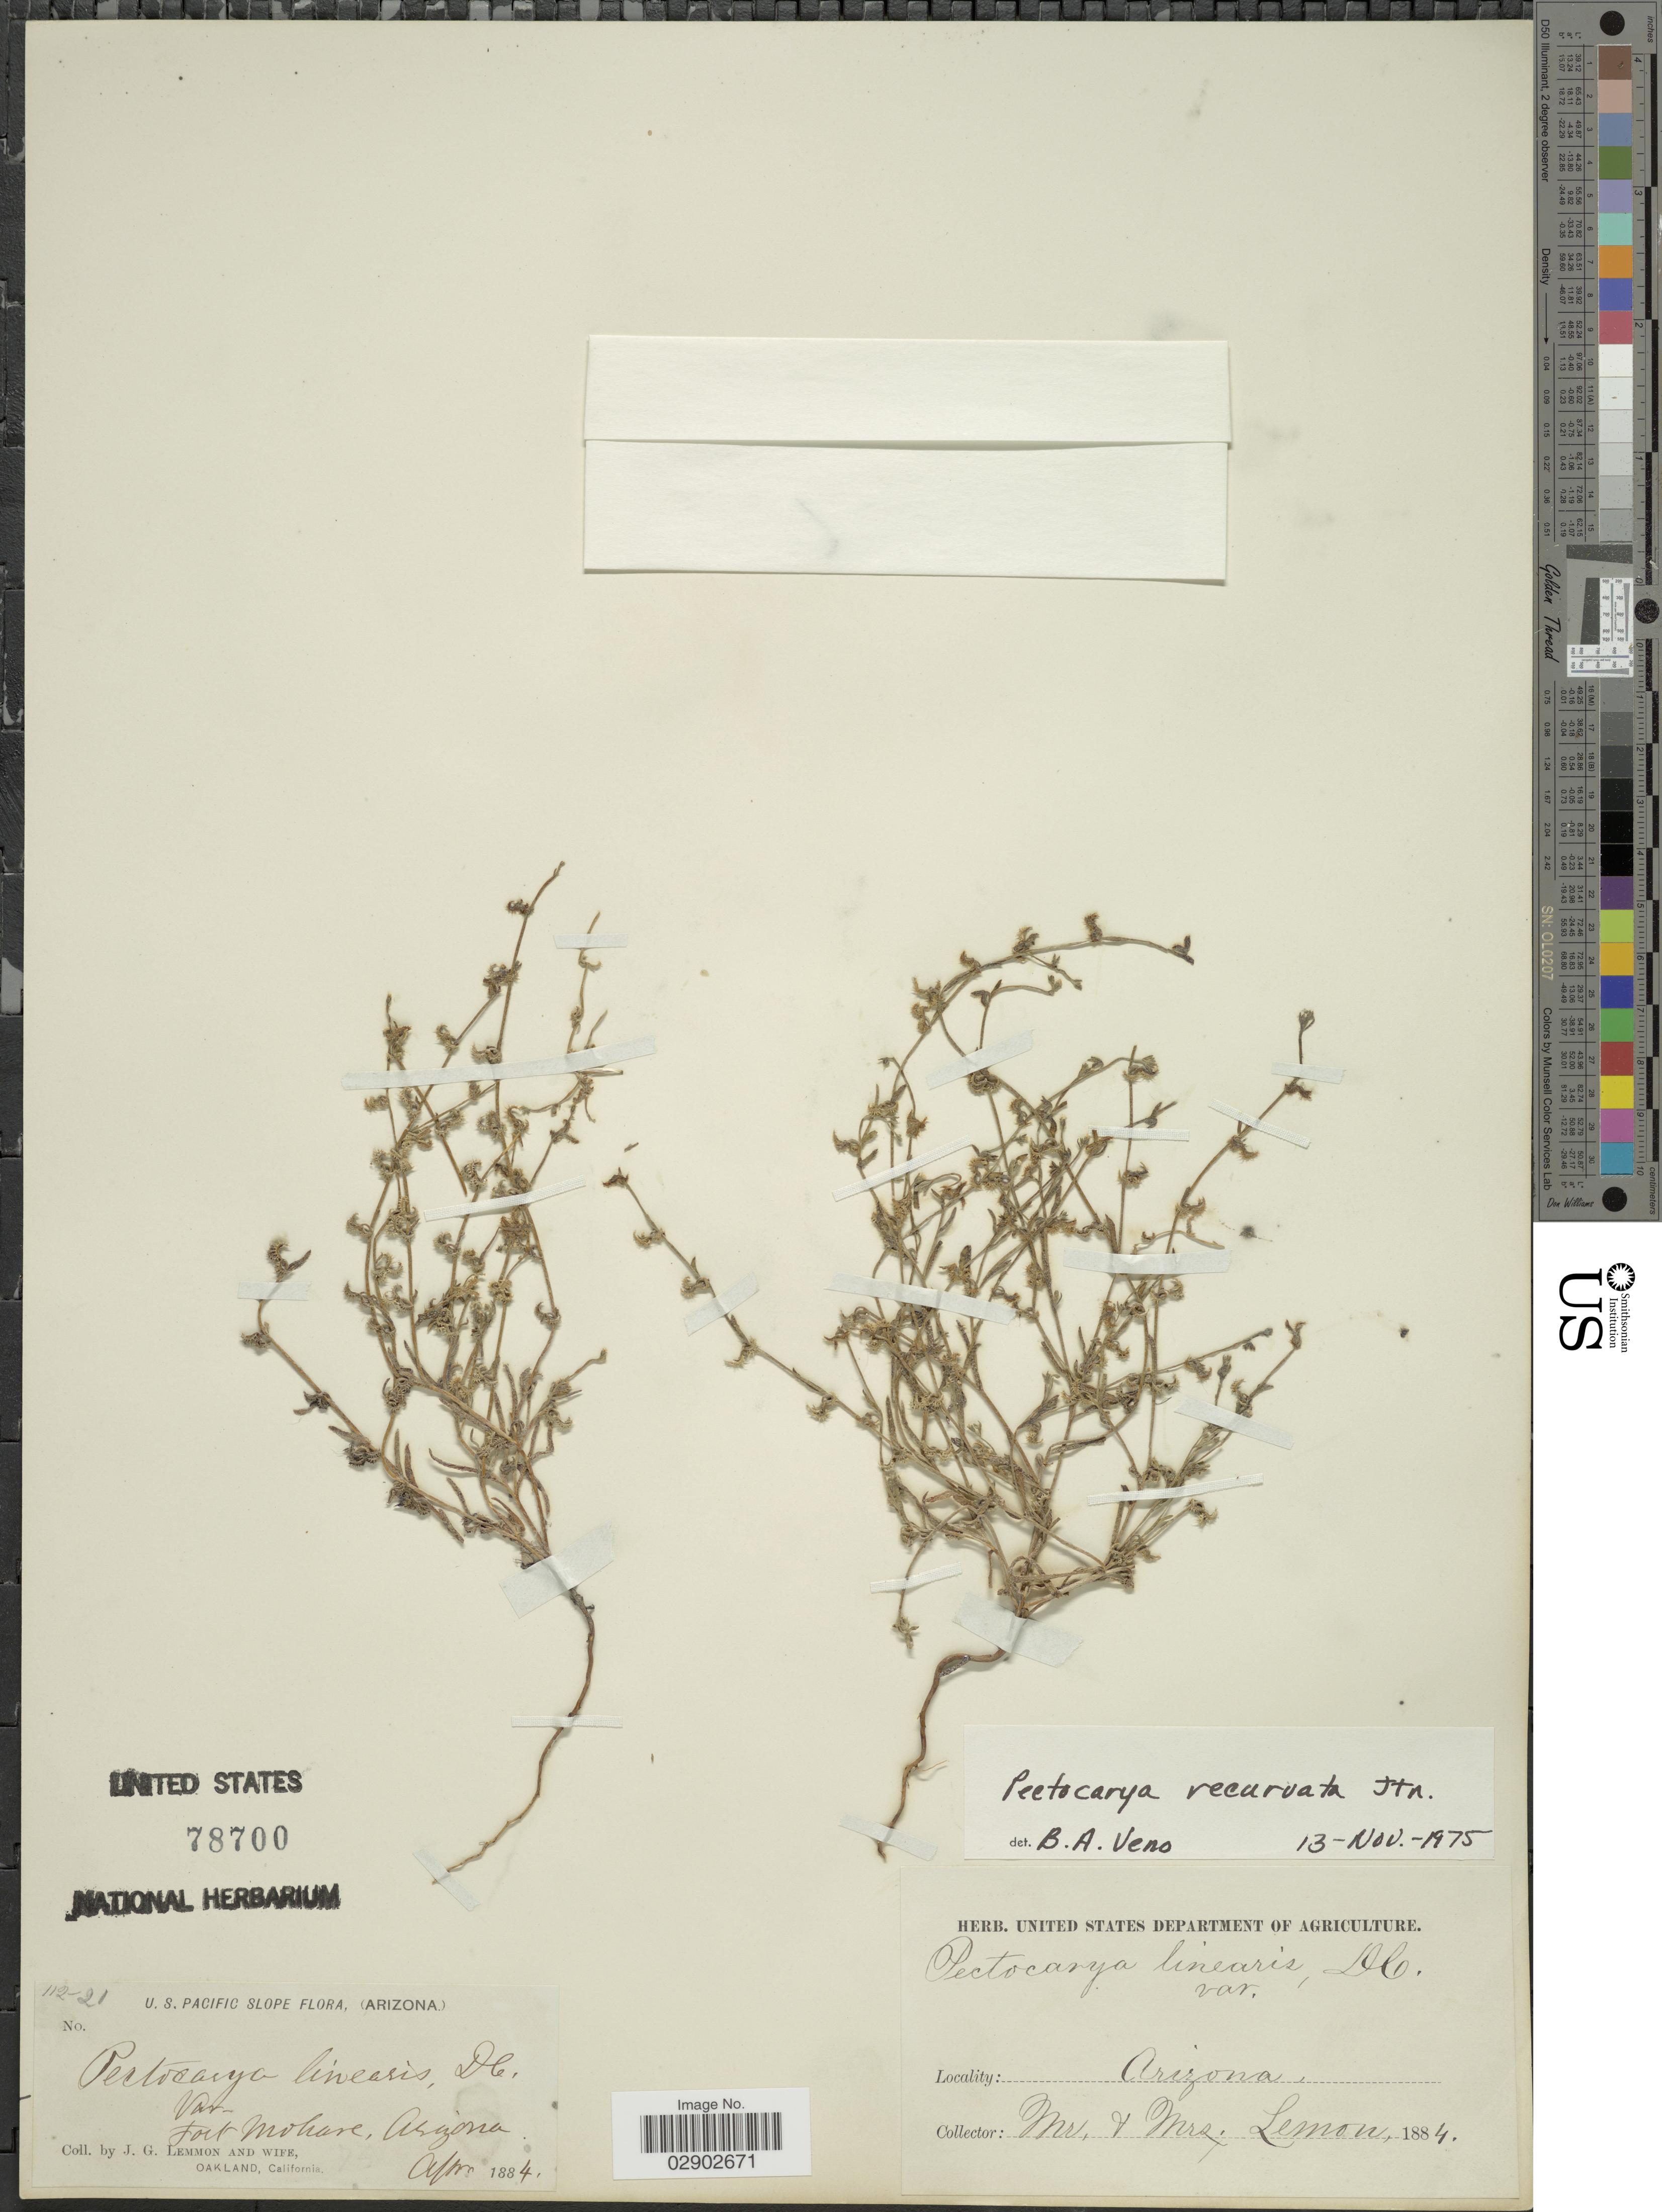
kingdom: Plantae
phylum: Tracheophyta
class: Magnoliopsida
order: Boraginales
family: Boraginaceae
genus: Pectocarya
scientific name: Pectocarya recurvata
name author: I.M. Johnst.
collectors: J. Lemmon & Mrs. J. G. Lemmon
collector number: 112-21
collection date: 1884-04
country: United States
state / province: Arizona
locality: U.S. Pacific Slope, Fort Mohave.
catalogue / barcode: US 78700